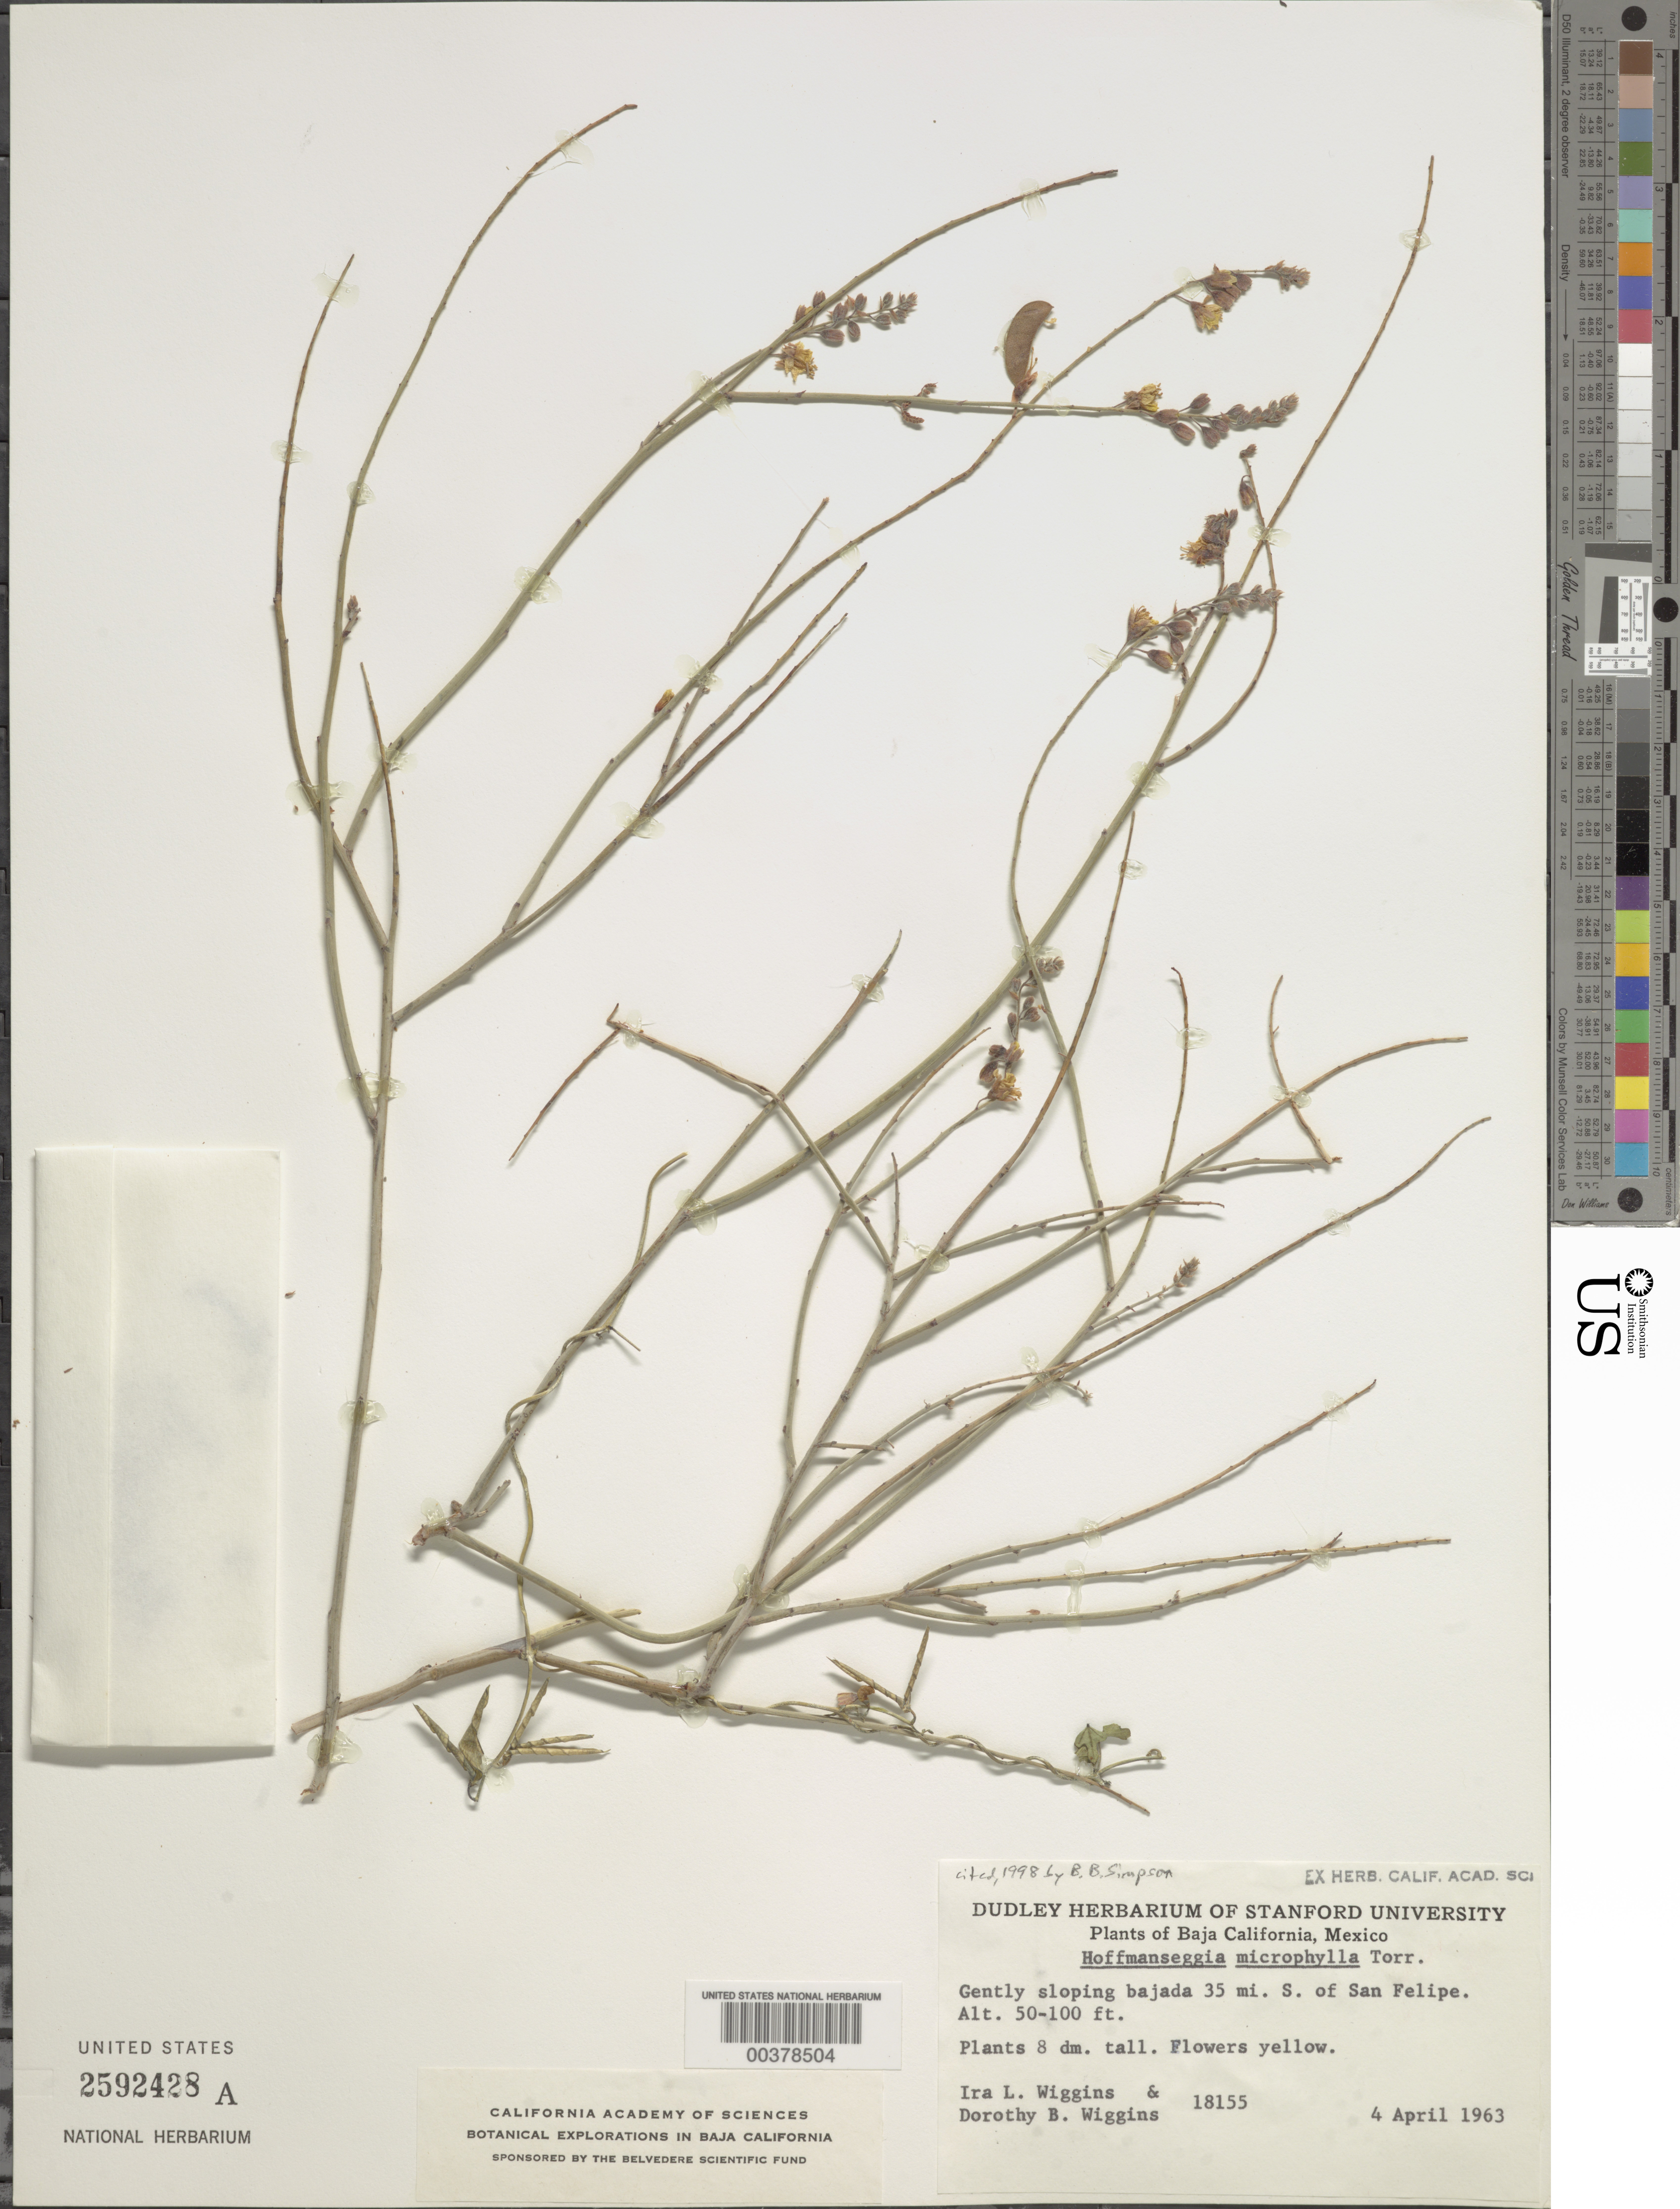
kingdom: Plantae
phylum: Tracheophyta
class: Magnoliopsida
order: Fabales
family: Fabaceae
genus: Hoffmannseggia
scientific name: Hoffmannseggia microphylla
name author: Torr.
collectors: I. L. Wiggins & D. B. Wiggins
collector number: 18155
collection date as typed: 04 Apr 1963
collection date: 1963-04-04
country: Mexico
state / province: Baja California Norte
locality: Bajada 35 mi S of San Felipe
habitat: Gently sloping bajada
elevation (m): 15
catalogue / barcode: US 2592428A